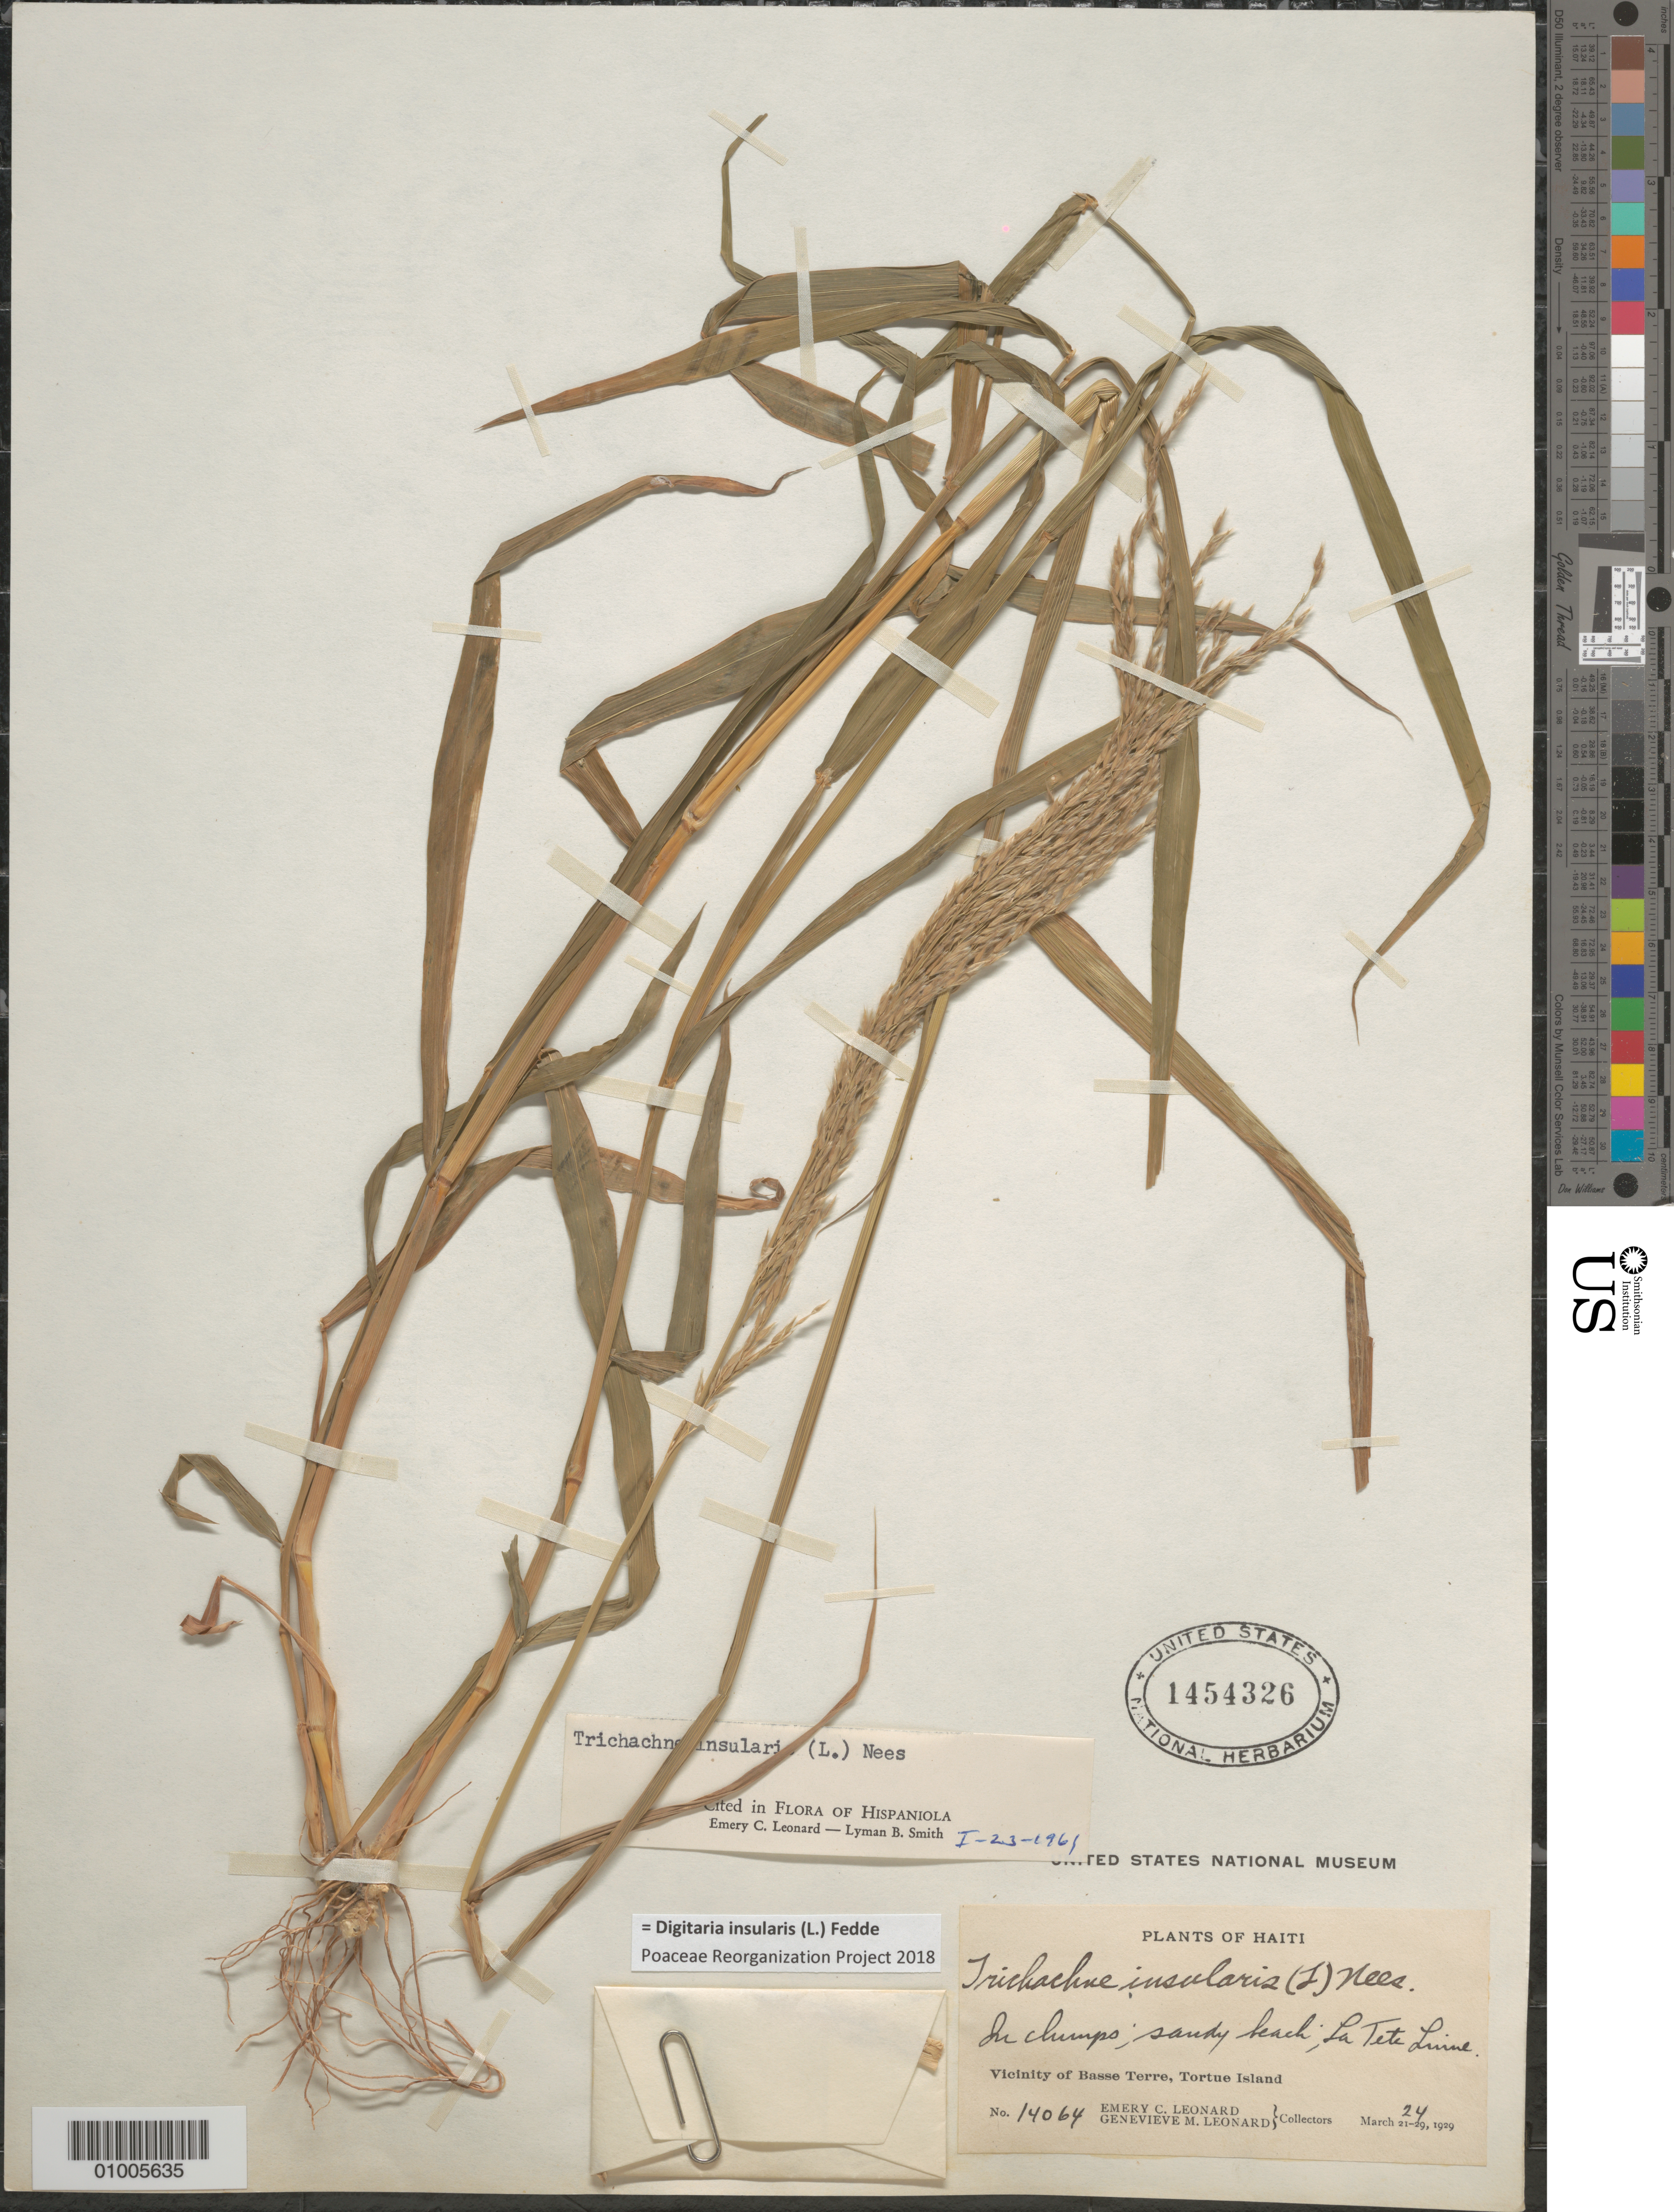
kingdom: Plantae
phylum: Tracheophyta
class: Liliopsida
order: Poales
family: Poaceae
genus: Digitaria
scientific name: Digitaria insularis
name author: (L.) Mez ex Ekman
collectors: E. C. Leonard & G. M. Leonard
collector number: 14064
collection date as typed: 24 Mar 1929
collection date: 1929-03-24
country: Haiti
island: Tortue I.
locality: Vicinity of Basse Terre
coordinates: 0 N, 0 E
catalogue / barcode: US 1454326